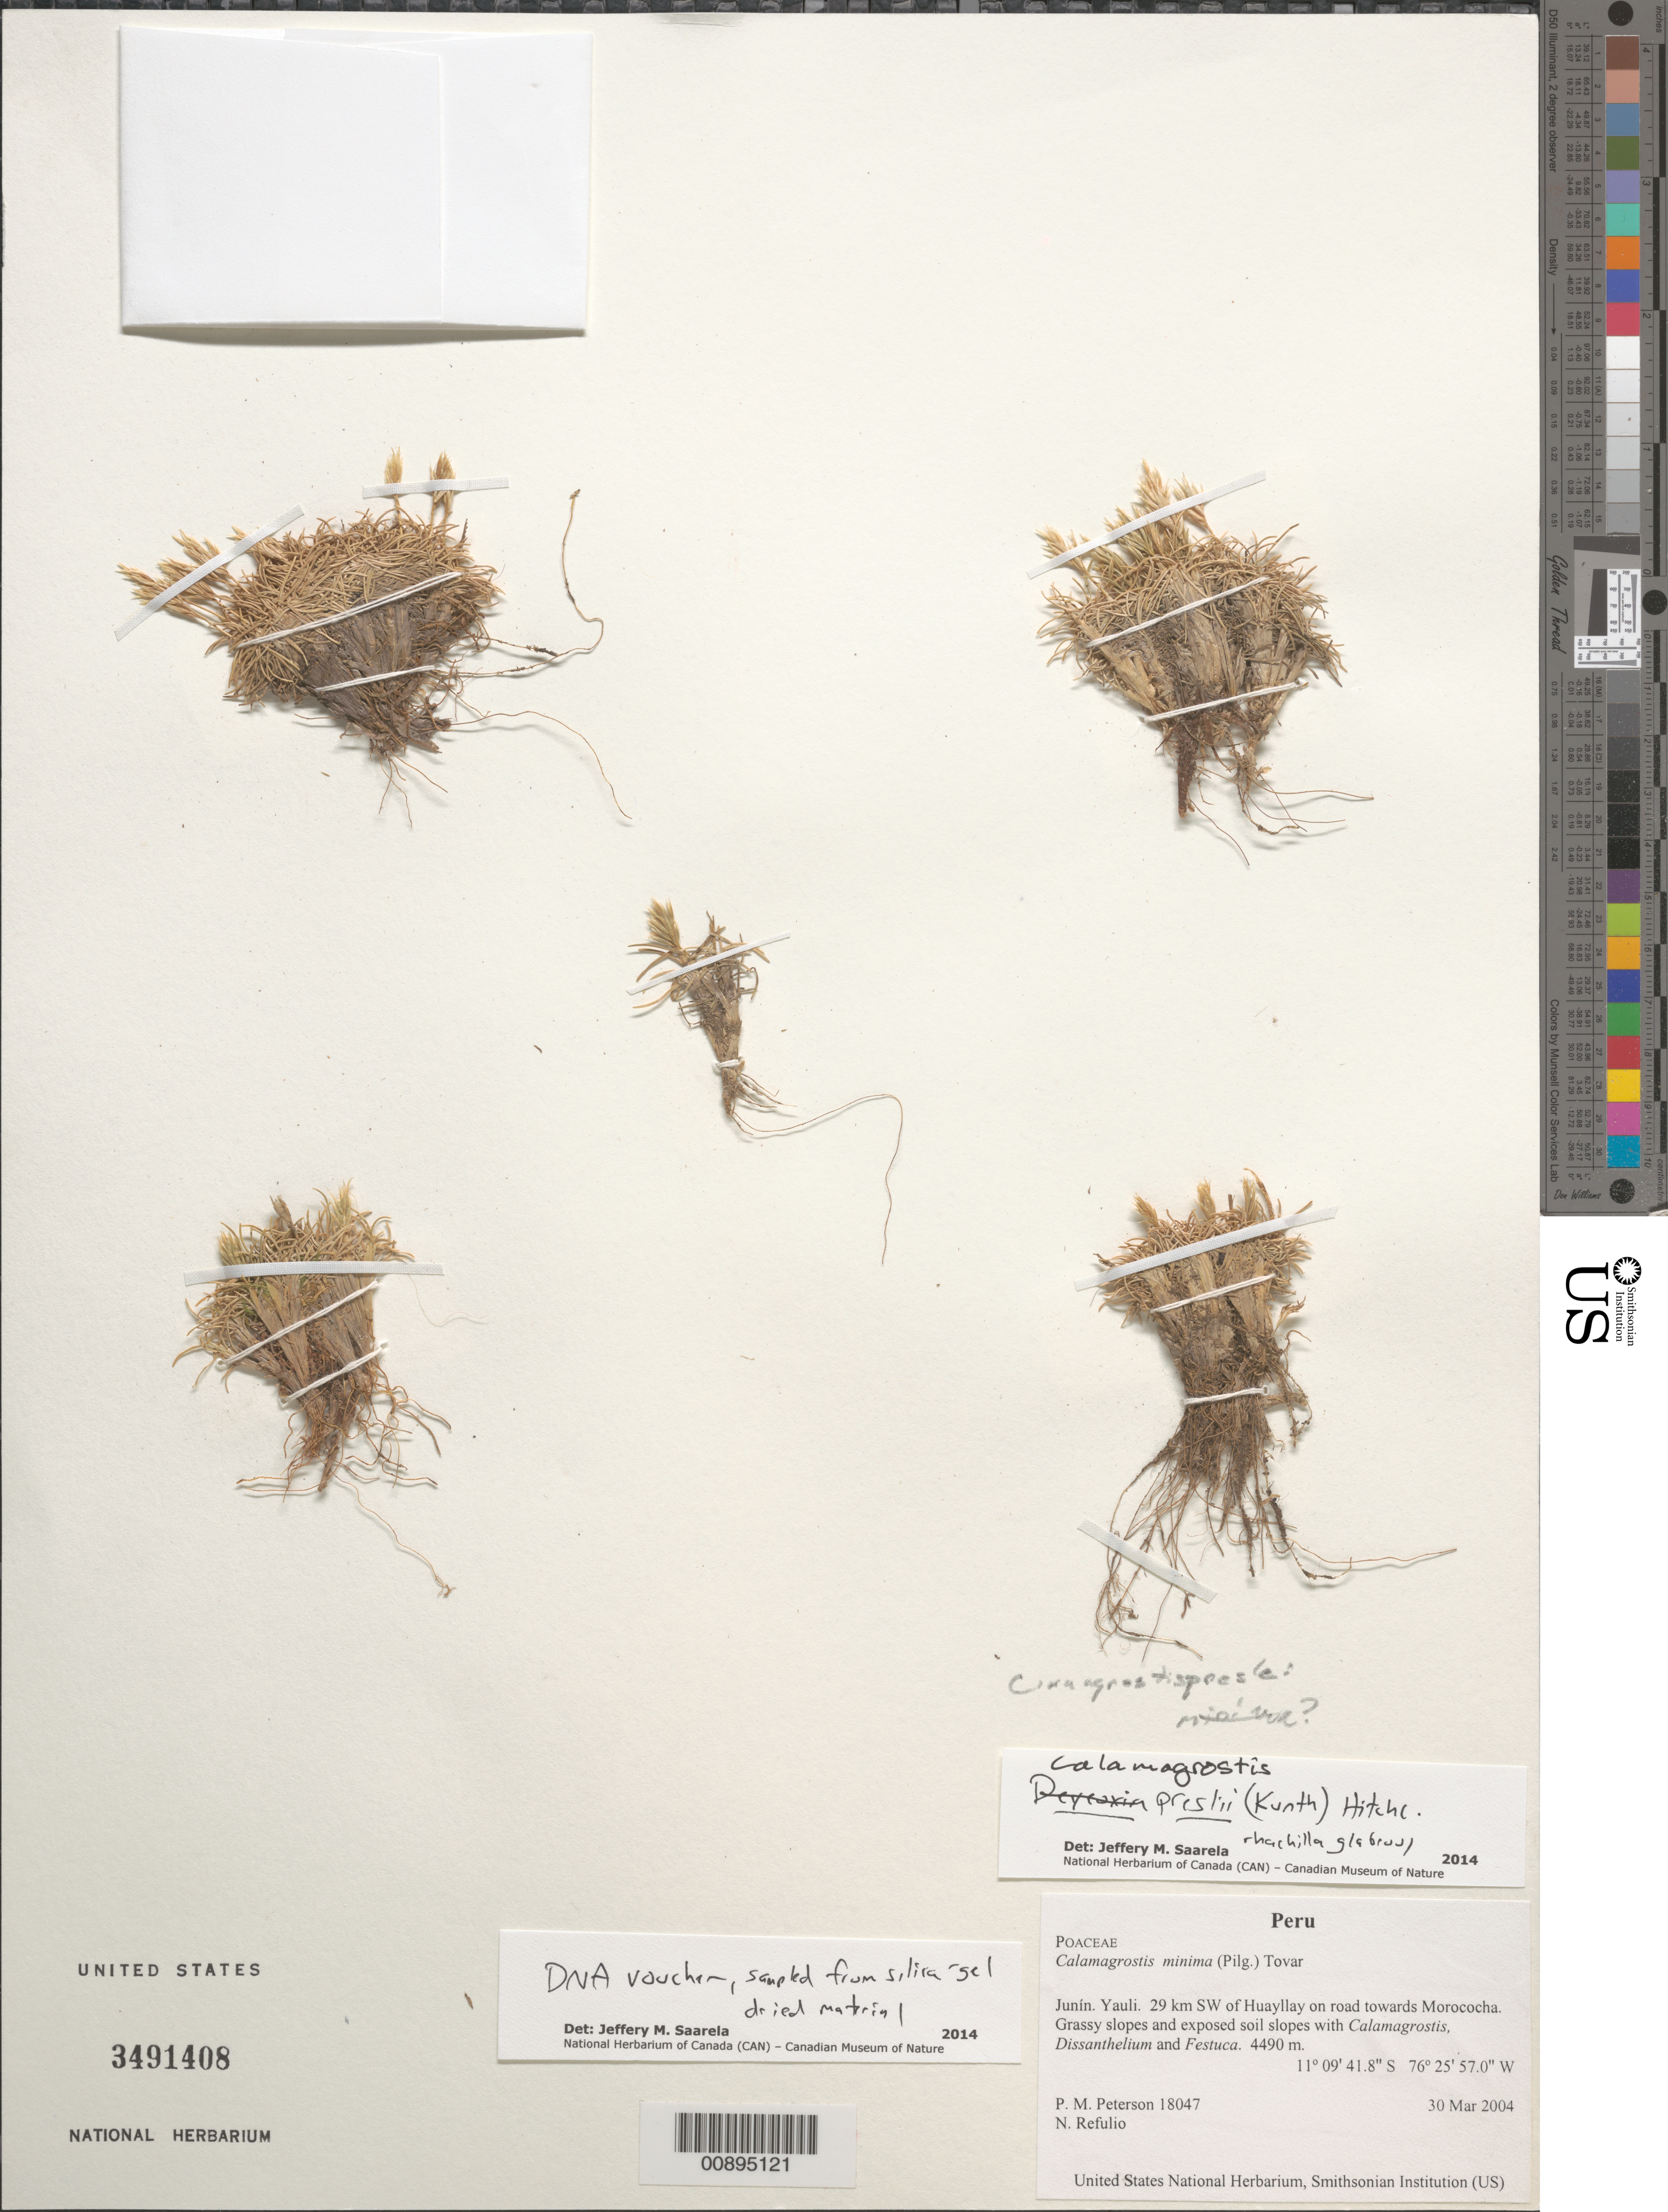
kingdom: Plantae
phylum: Tracheophyta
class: Liliopsida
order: Poales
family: Poaceae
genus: Cinnagrostis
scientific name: Cinnagrostis preslii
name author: (Kunth) P.M. Peterson et al.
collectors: P. M. Peterson & N. Refulio-Rodríguez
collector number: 18047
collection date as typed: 30 Mar 2004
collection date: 2004-03-30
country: Peru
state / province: Junín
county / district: Yauli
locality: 29 km SW of Huayllay on road towards Morococha. Grassy slopes and exposed soil slopes with Calamagrostis, Dissanthelium and Festuca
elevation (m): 4490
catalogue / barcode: US 3491408